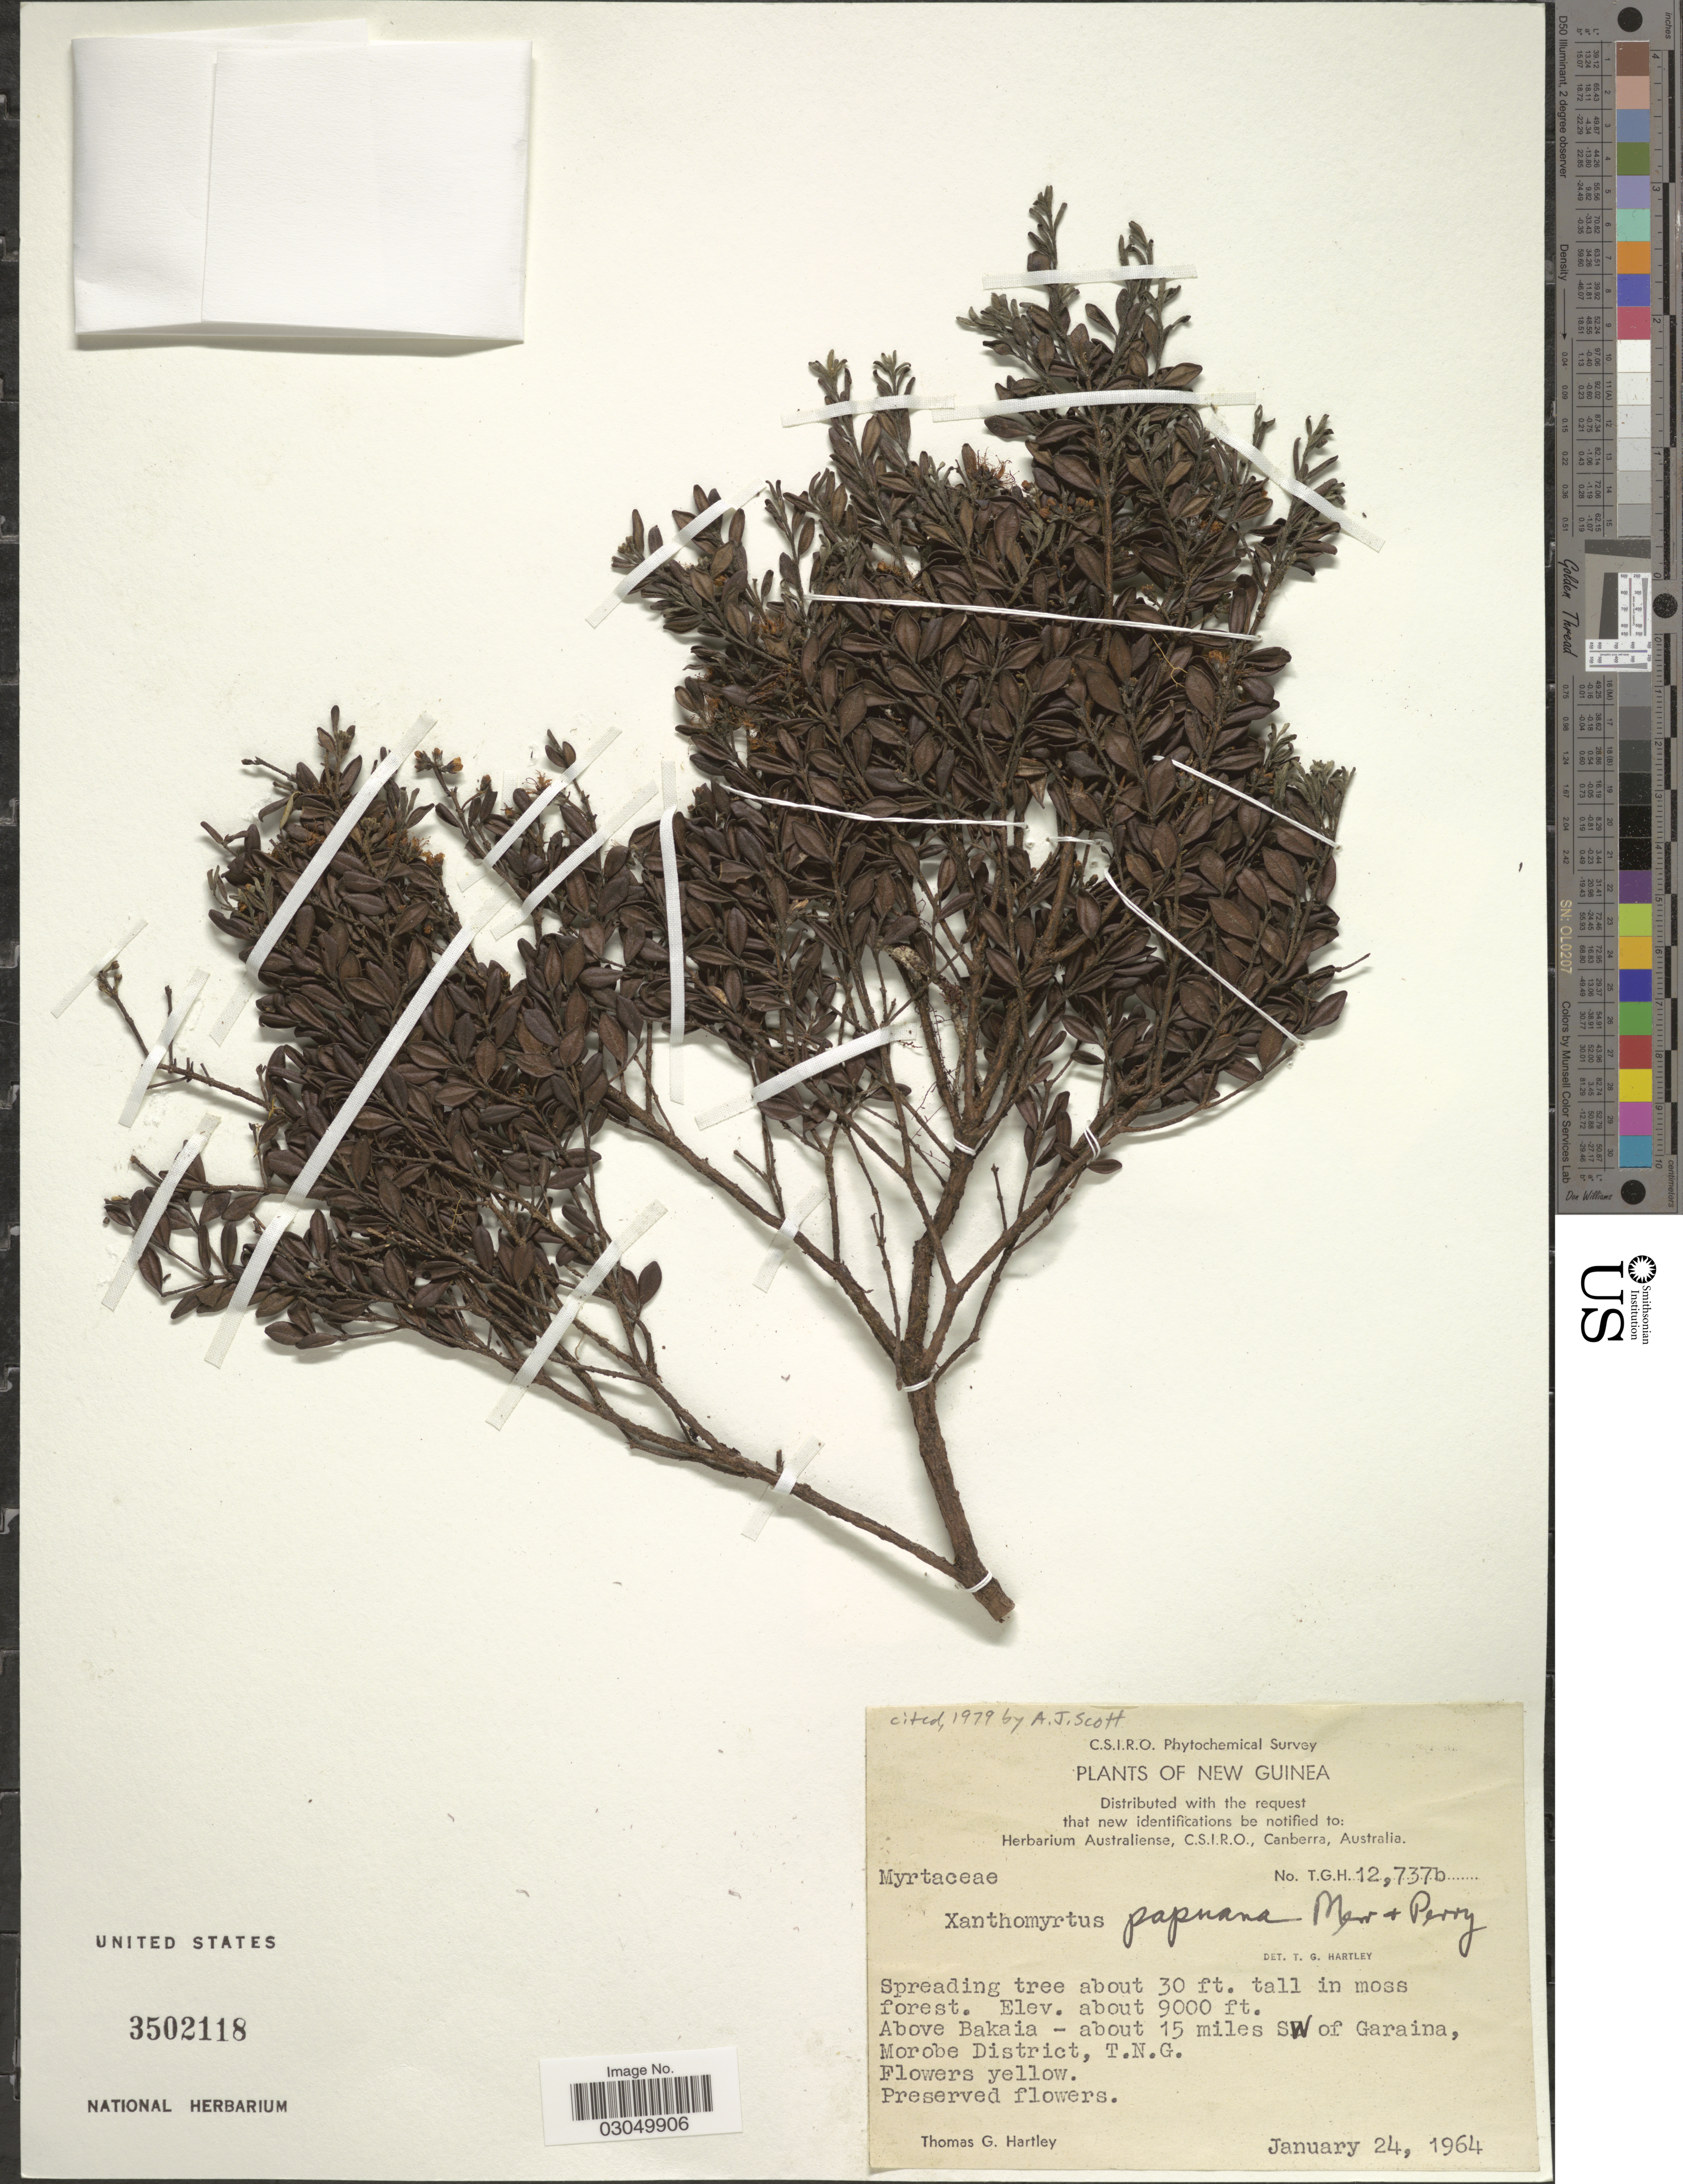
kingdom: Plantae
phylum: Tracheophyta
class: Magnoliopsida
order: Myrtales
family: Myrtaceae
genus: Xanthomyrtus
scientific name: Xanthomyrtus papuana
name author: Merr. & L.M. Perry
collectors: T. Hartley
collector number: T.G.H. 12737b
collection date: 1964-01-24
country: Papua New Guinea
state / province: Morobe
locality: New Guinea. Above Bakaia - about 15 miles SW of Garaina, Morobe District, T.N.G.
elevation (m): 2743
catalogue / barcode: US 3502118